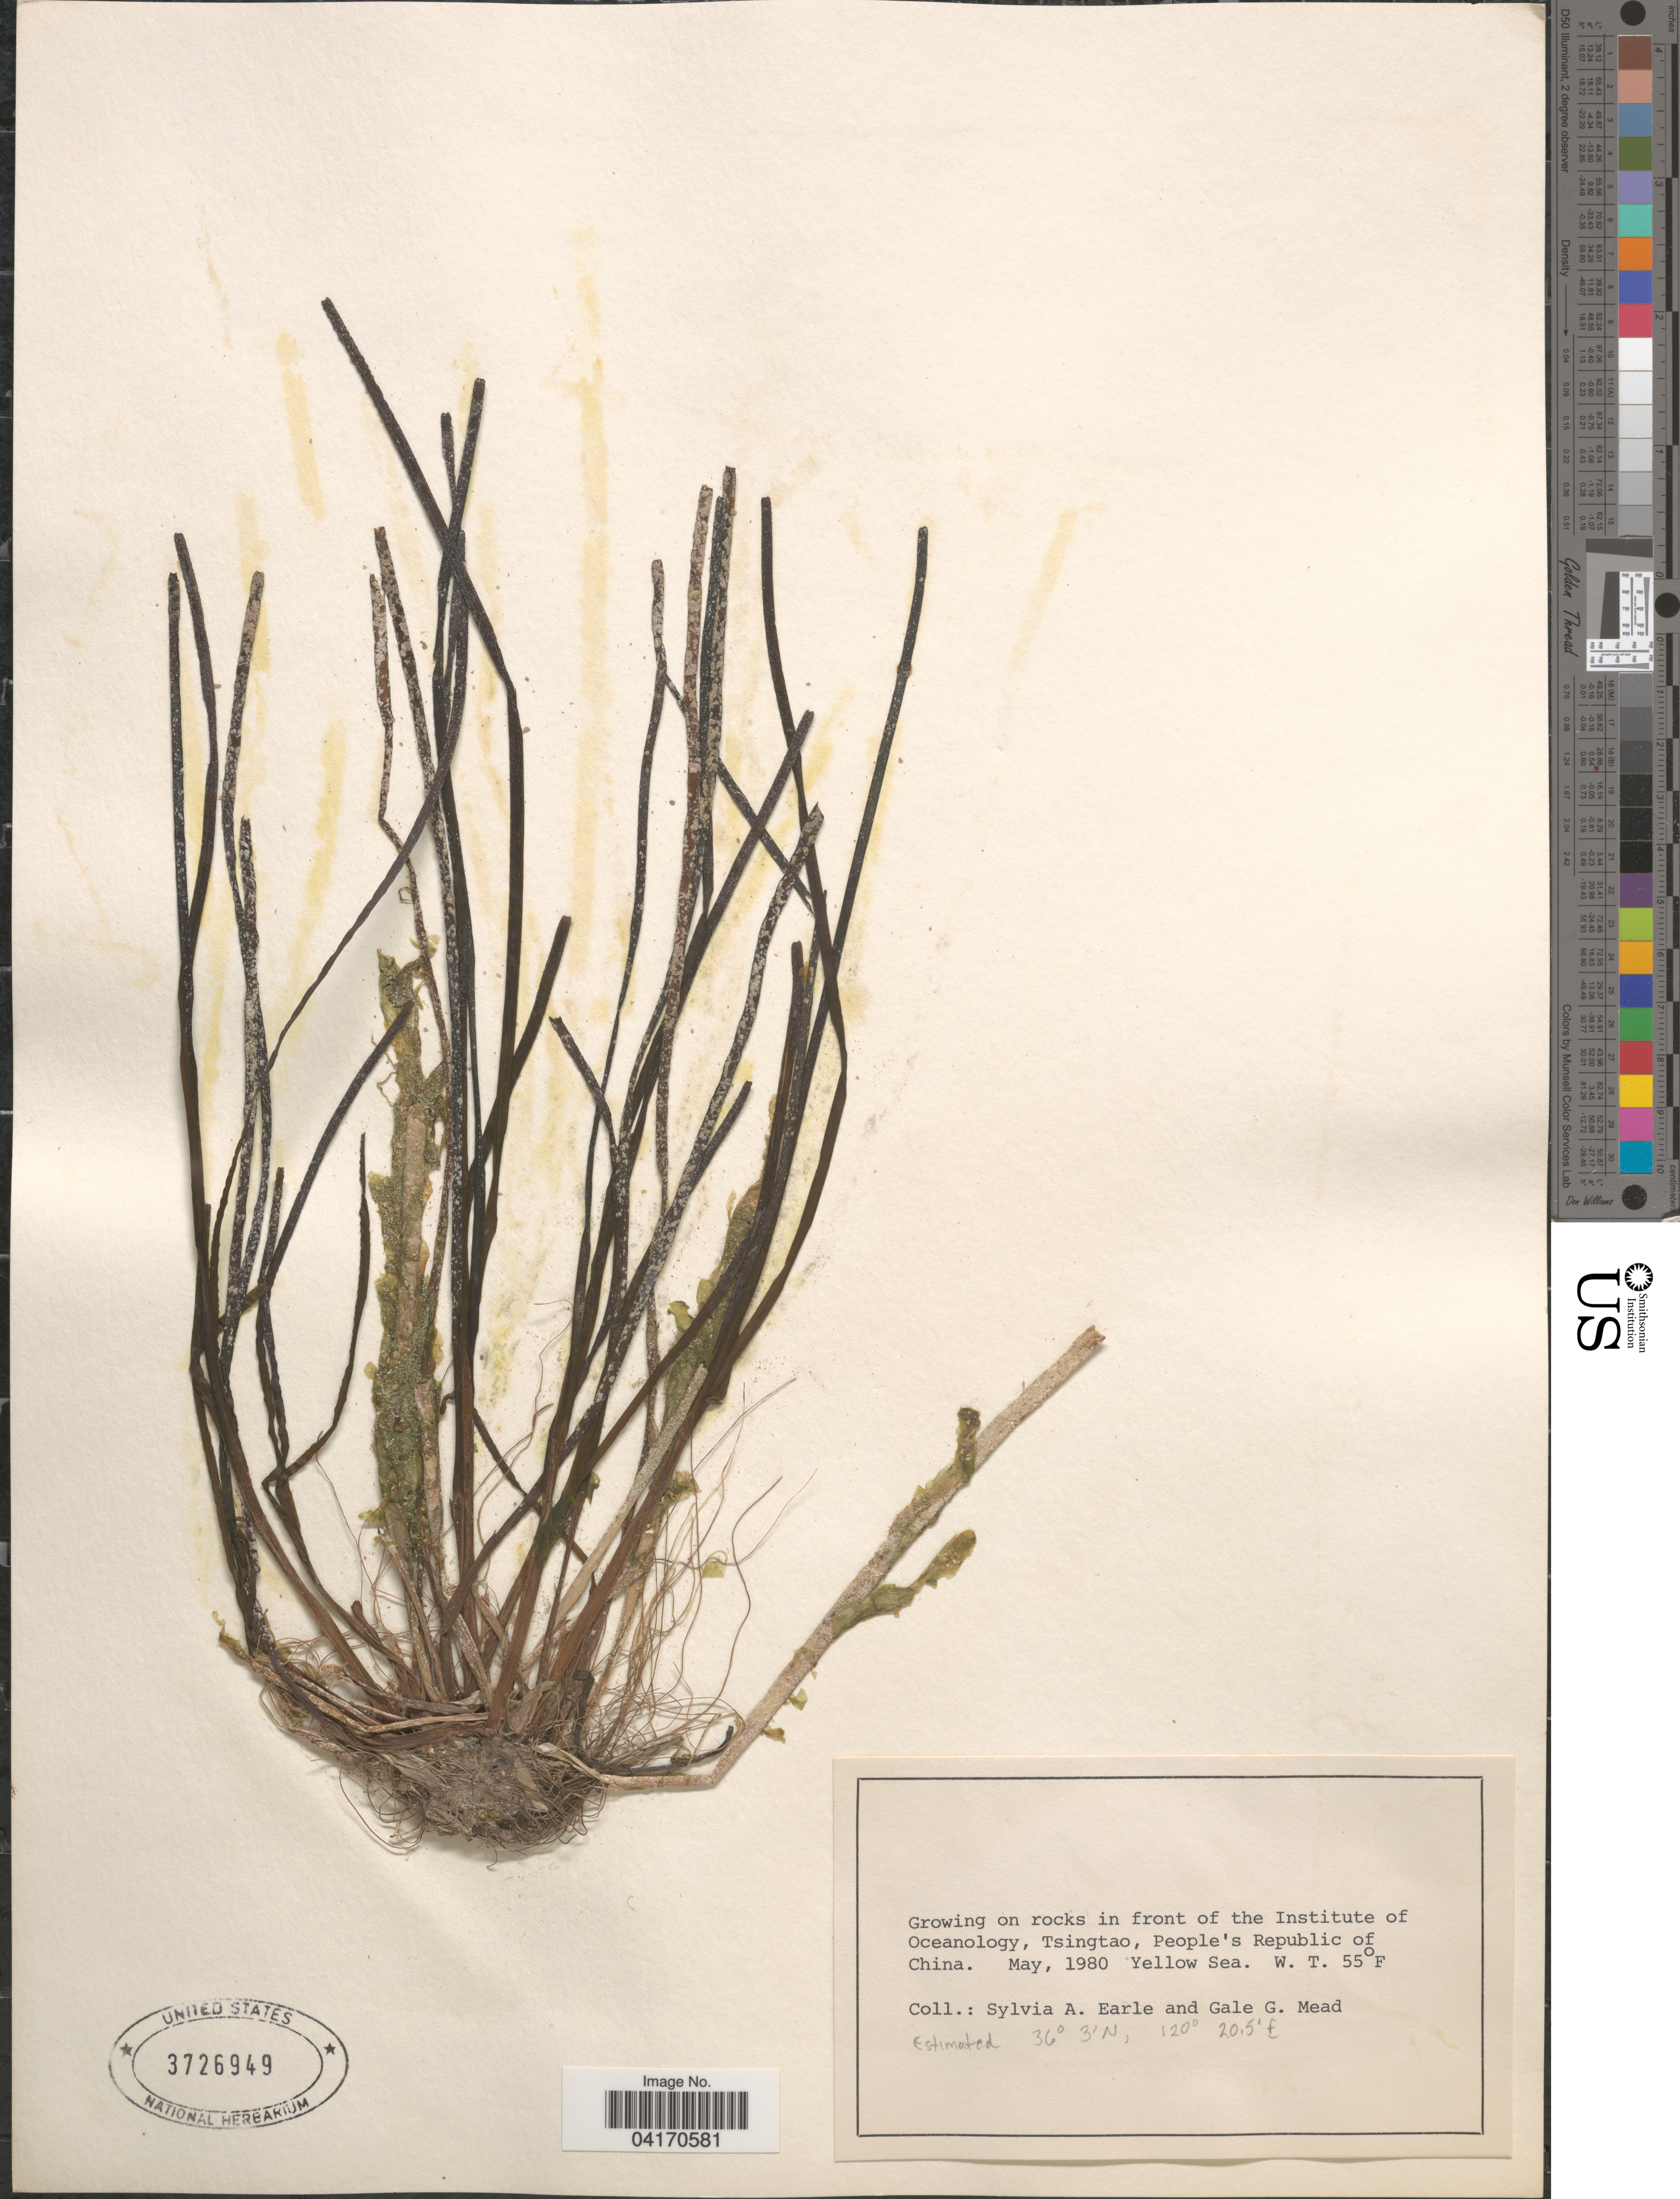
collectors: S. A. Earle & G. Mead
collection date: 1980-05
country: China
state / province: Shandong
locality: Yellow Sea. Qingdao [Tsingtao]. Growing on rocks in front of the Institute of Oceanology.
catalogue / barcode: US 3726949